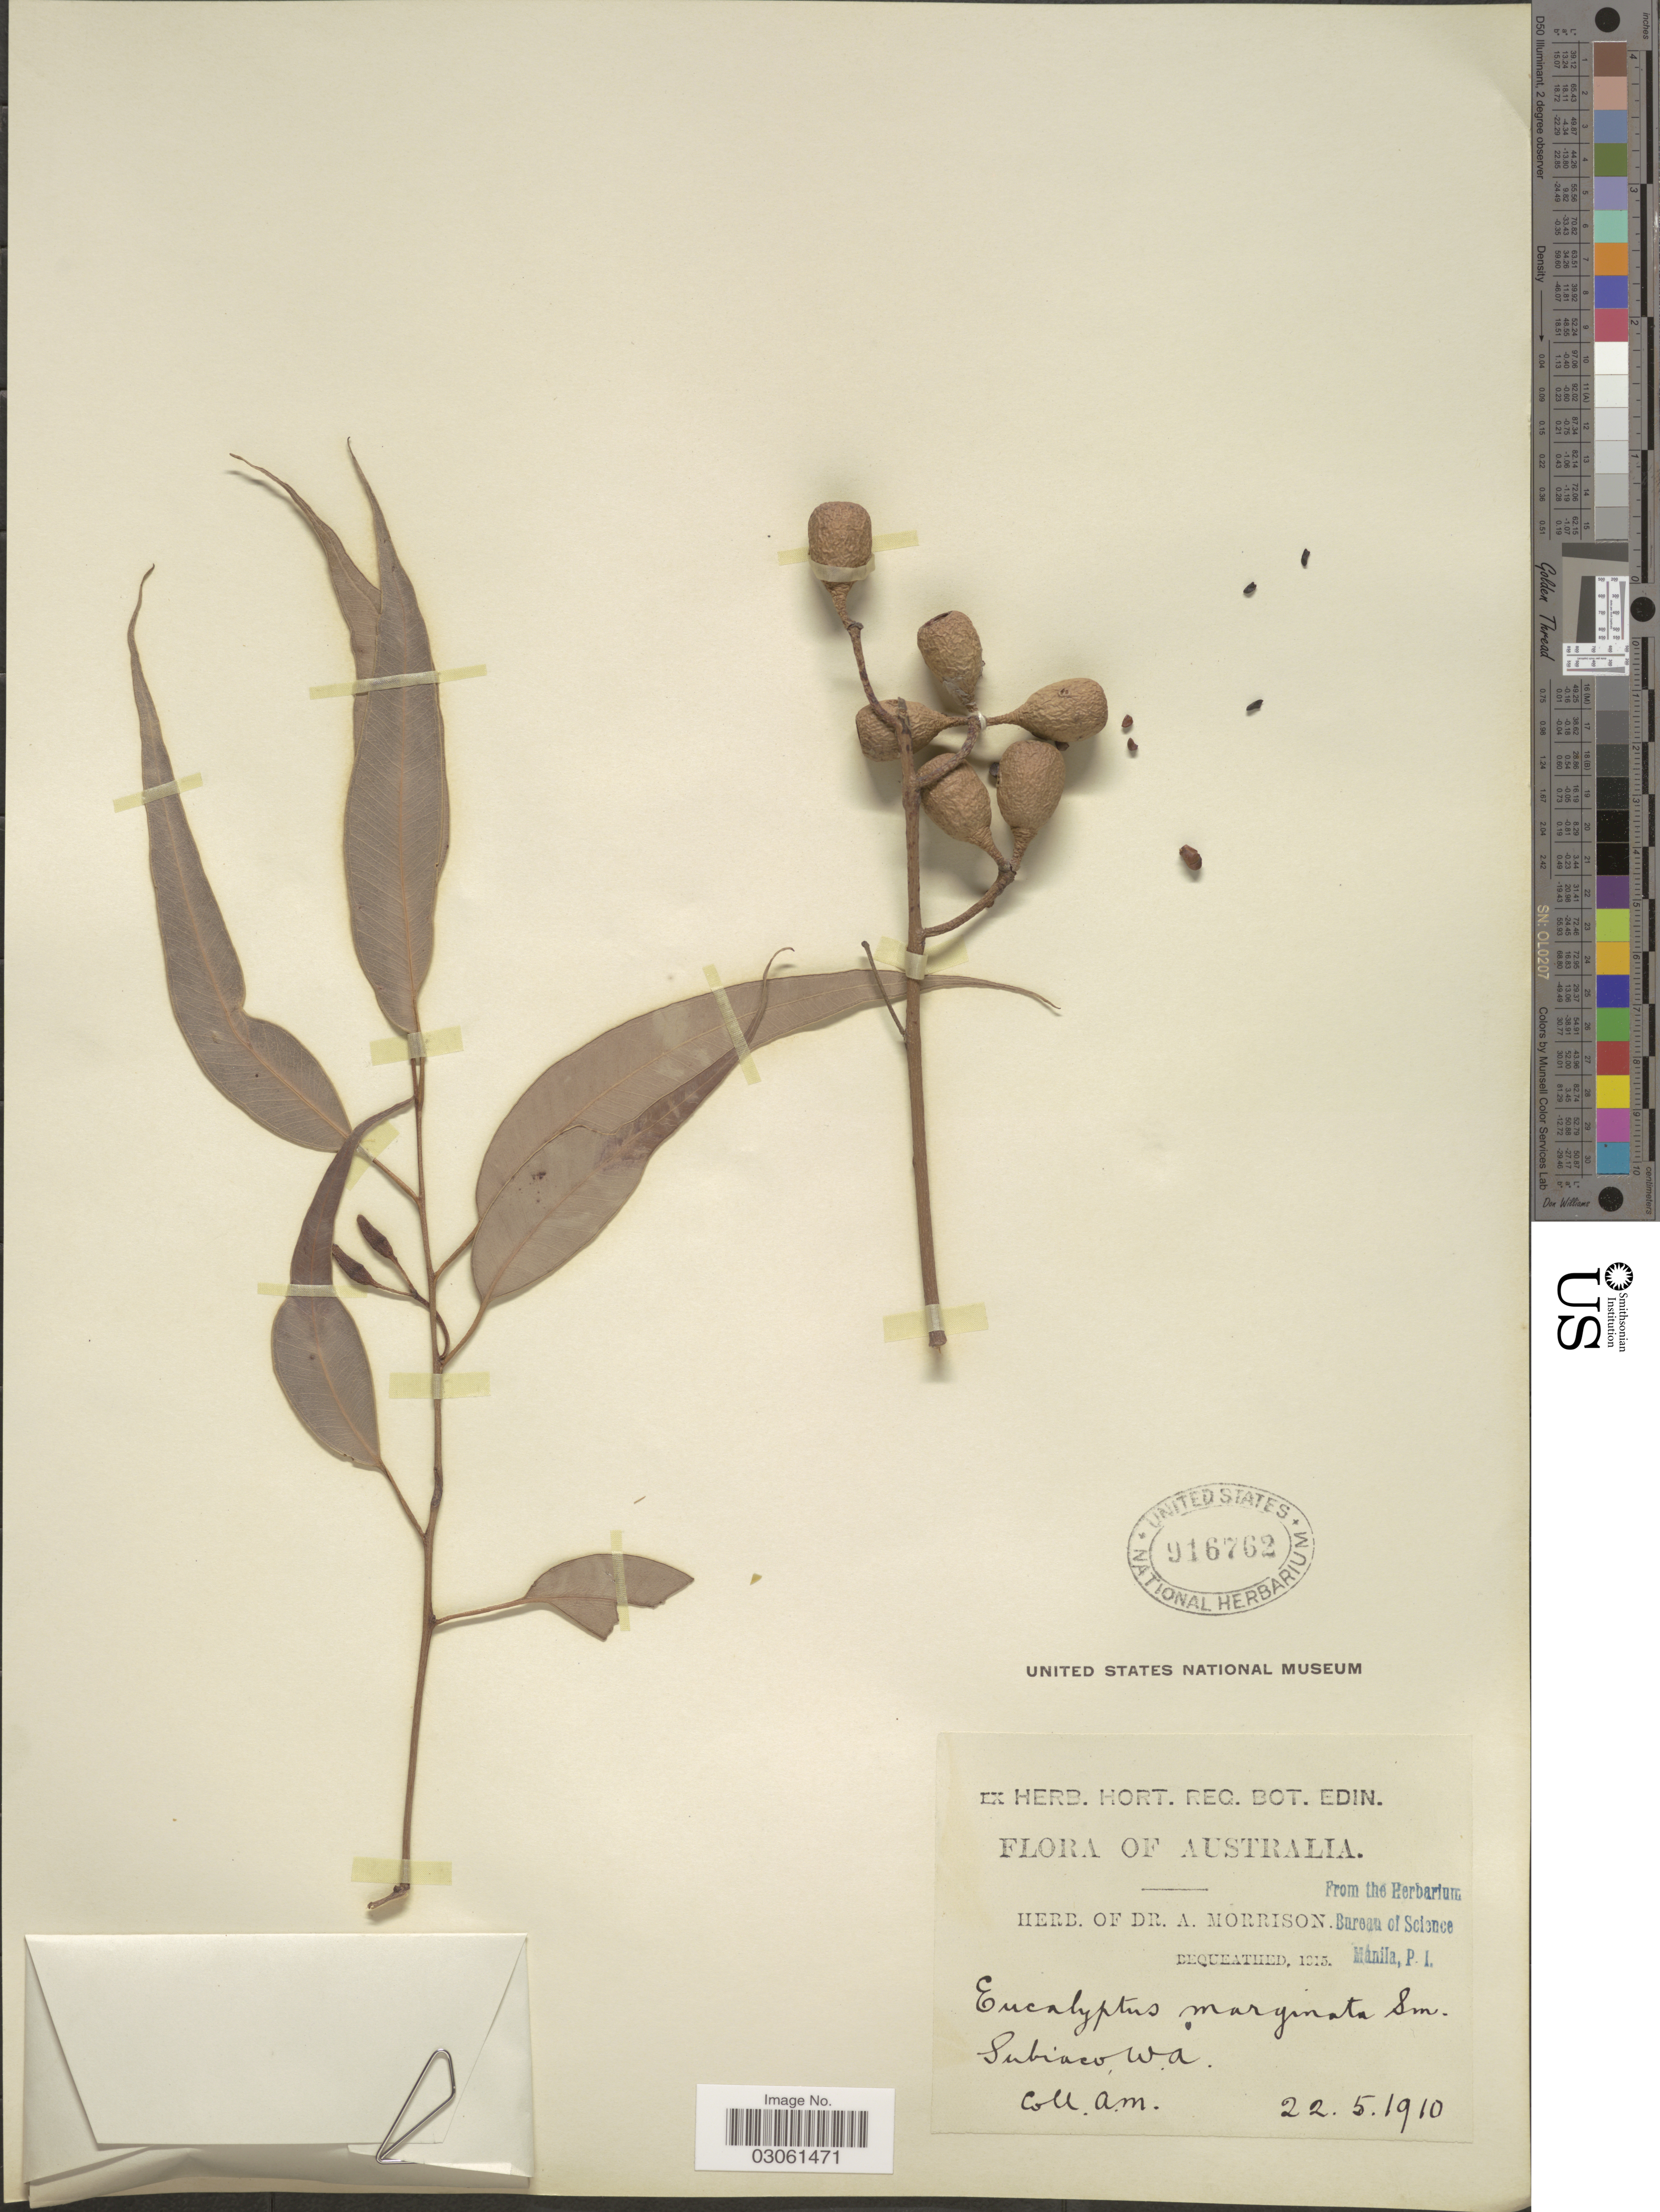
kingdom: Plantae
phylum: Tracheophyta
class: Magnoliopsida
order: Myrtales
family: Myrtaceae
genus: Eucalyptus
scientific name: Eucalyptus marginata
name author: Donn ex Sm.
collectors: A. Morrison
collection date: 1910-05-22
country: Australia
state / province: Western Australia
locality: Subiaco, W. A.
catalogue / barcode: US 916762